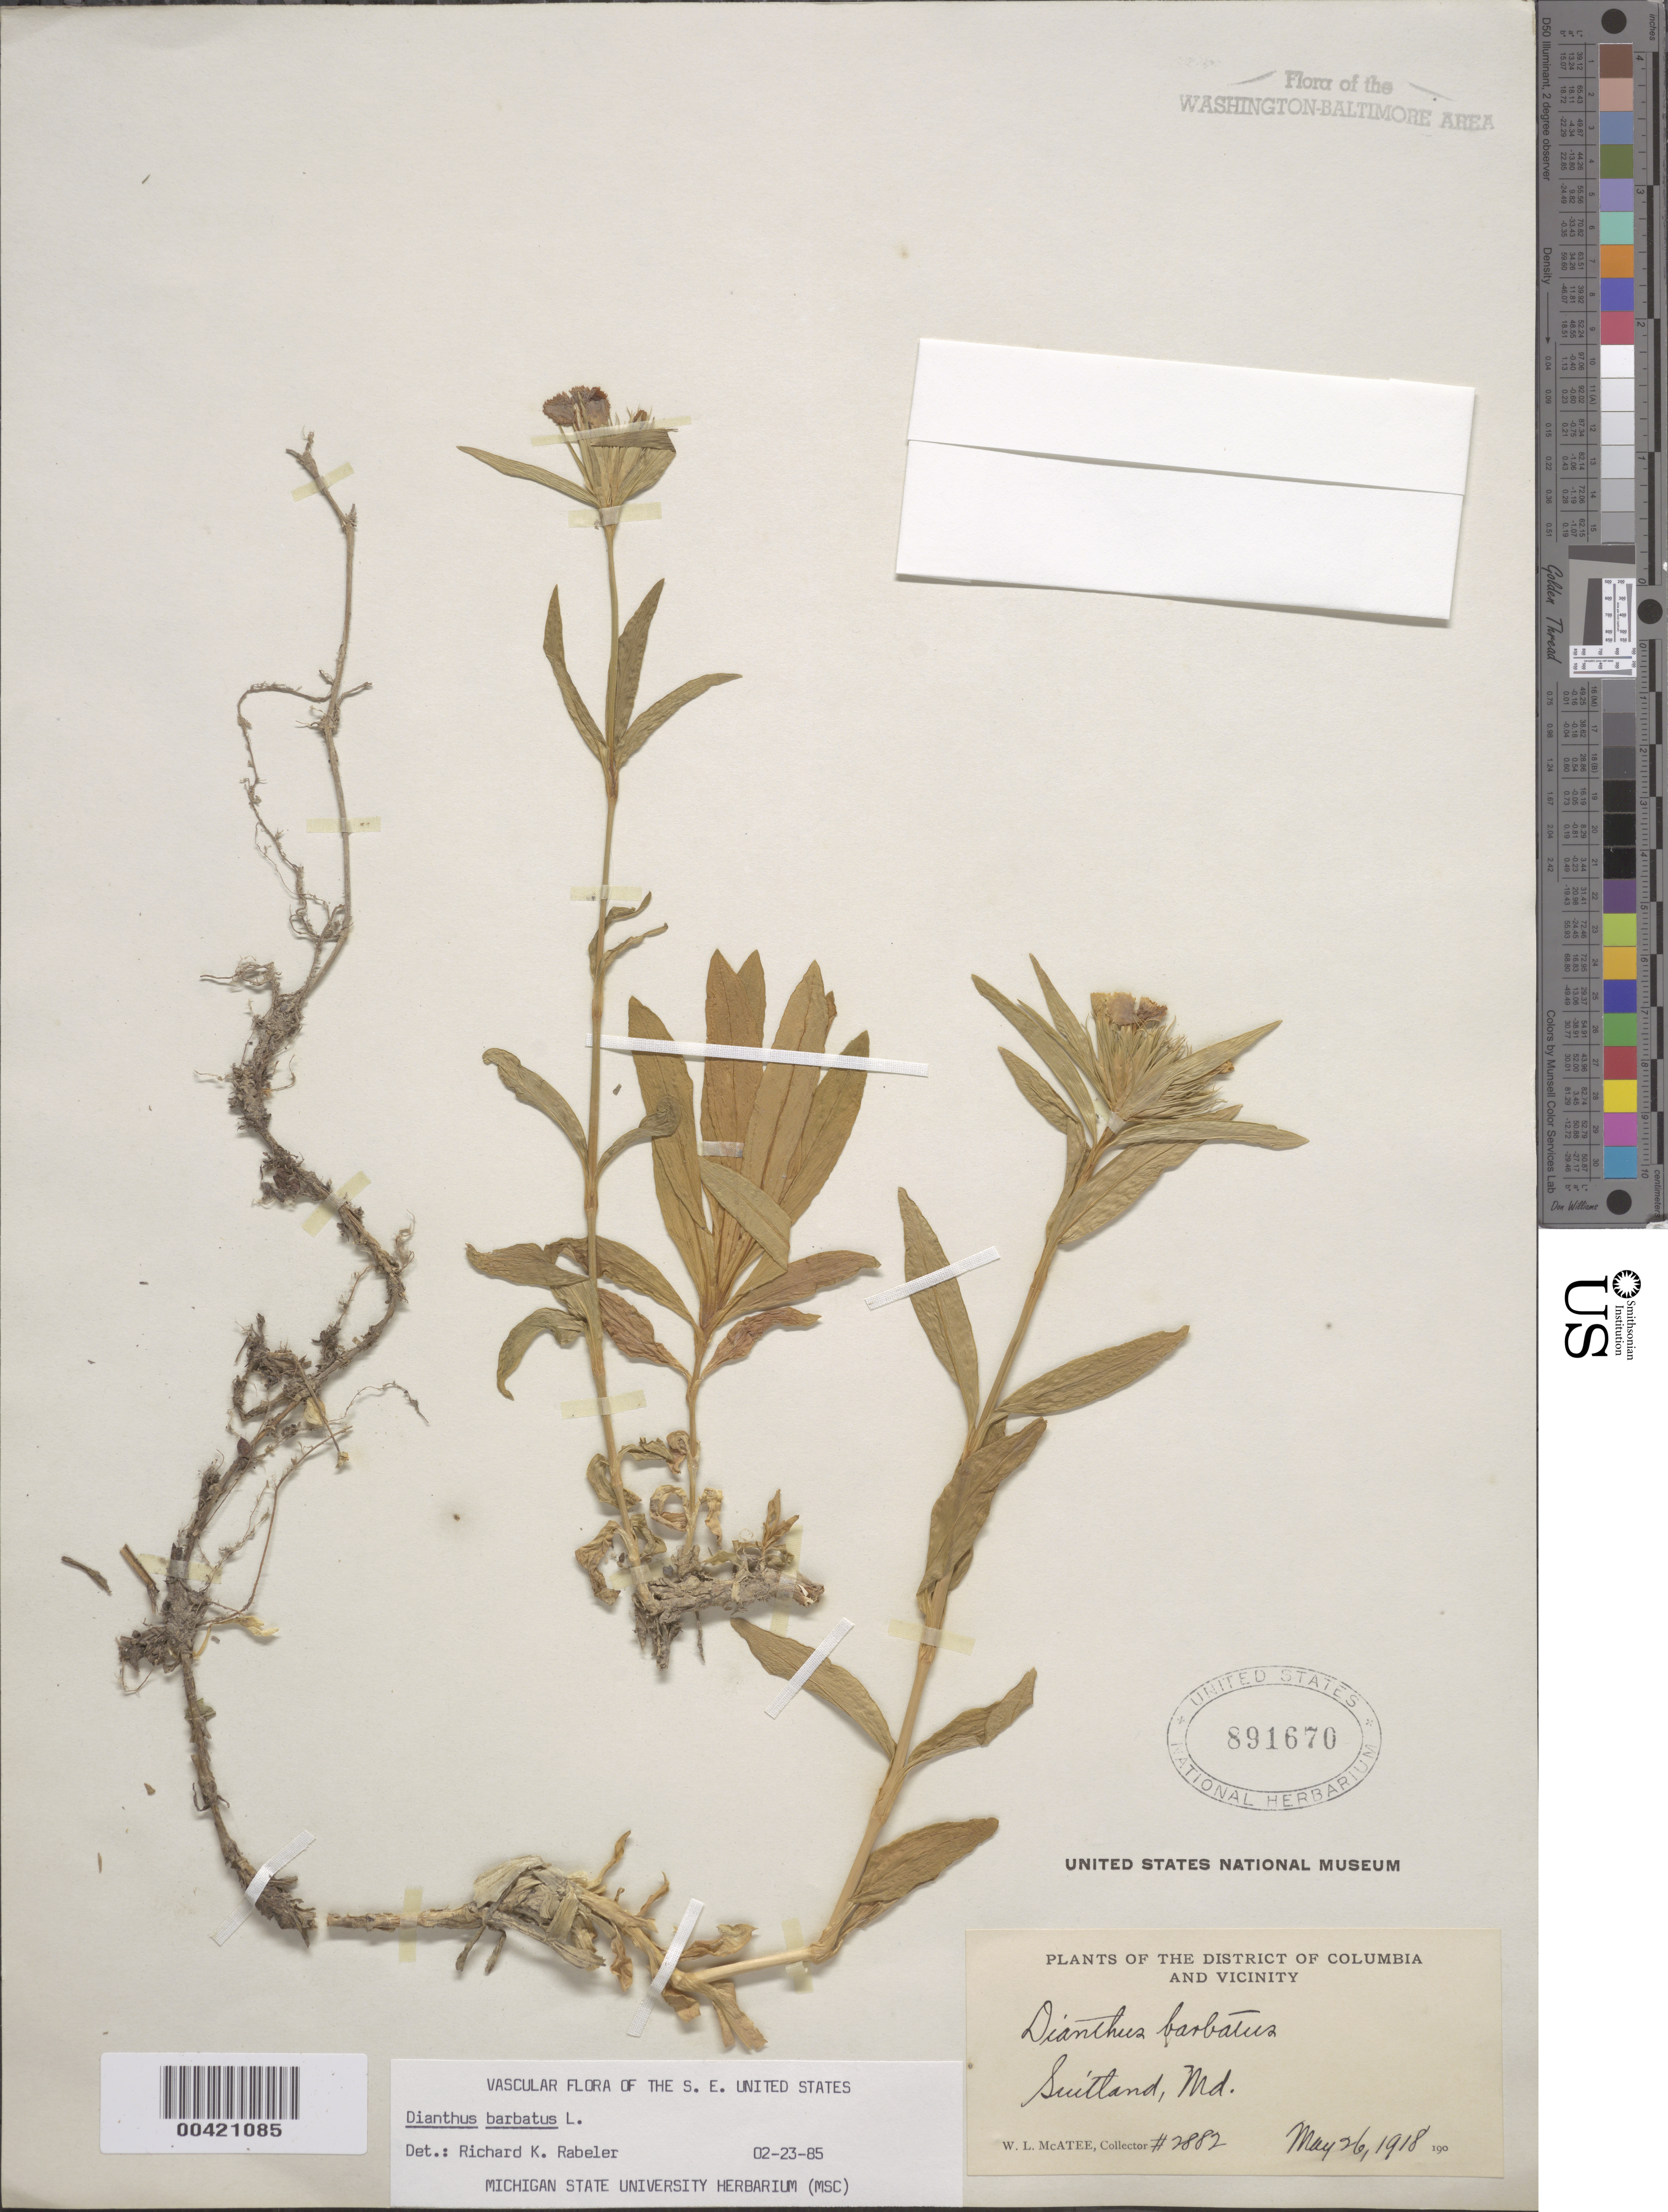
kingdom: Plantae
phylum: Tracheophyta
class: Magnoliopsida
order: Caryophyllales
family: Caryophyllaceae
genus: Dianthus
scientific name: Dianthus barbatus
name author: L.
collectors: W. McAtee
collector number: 2882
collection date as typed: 26 May 1918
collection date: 1918-05-26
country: United States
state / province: Maryland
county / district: Prince George's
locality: Suitland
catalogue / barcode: US 891670